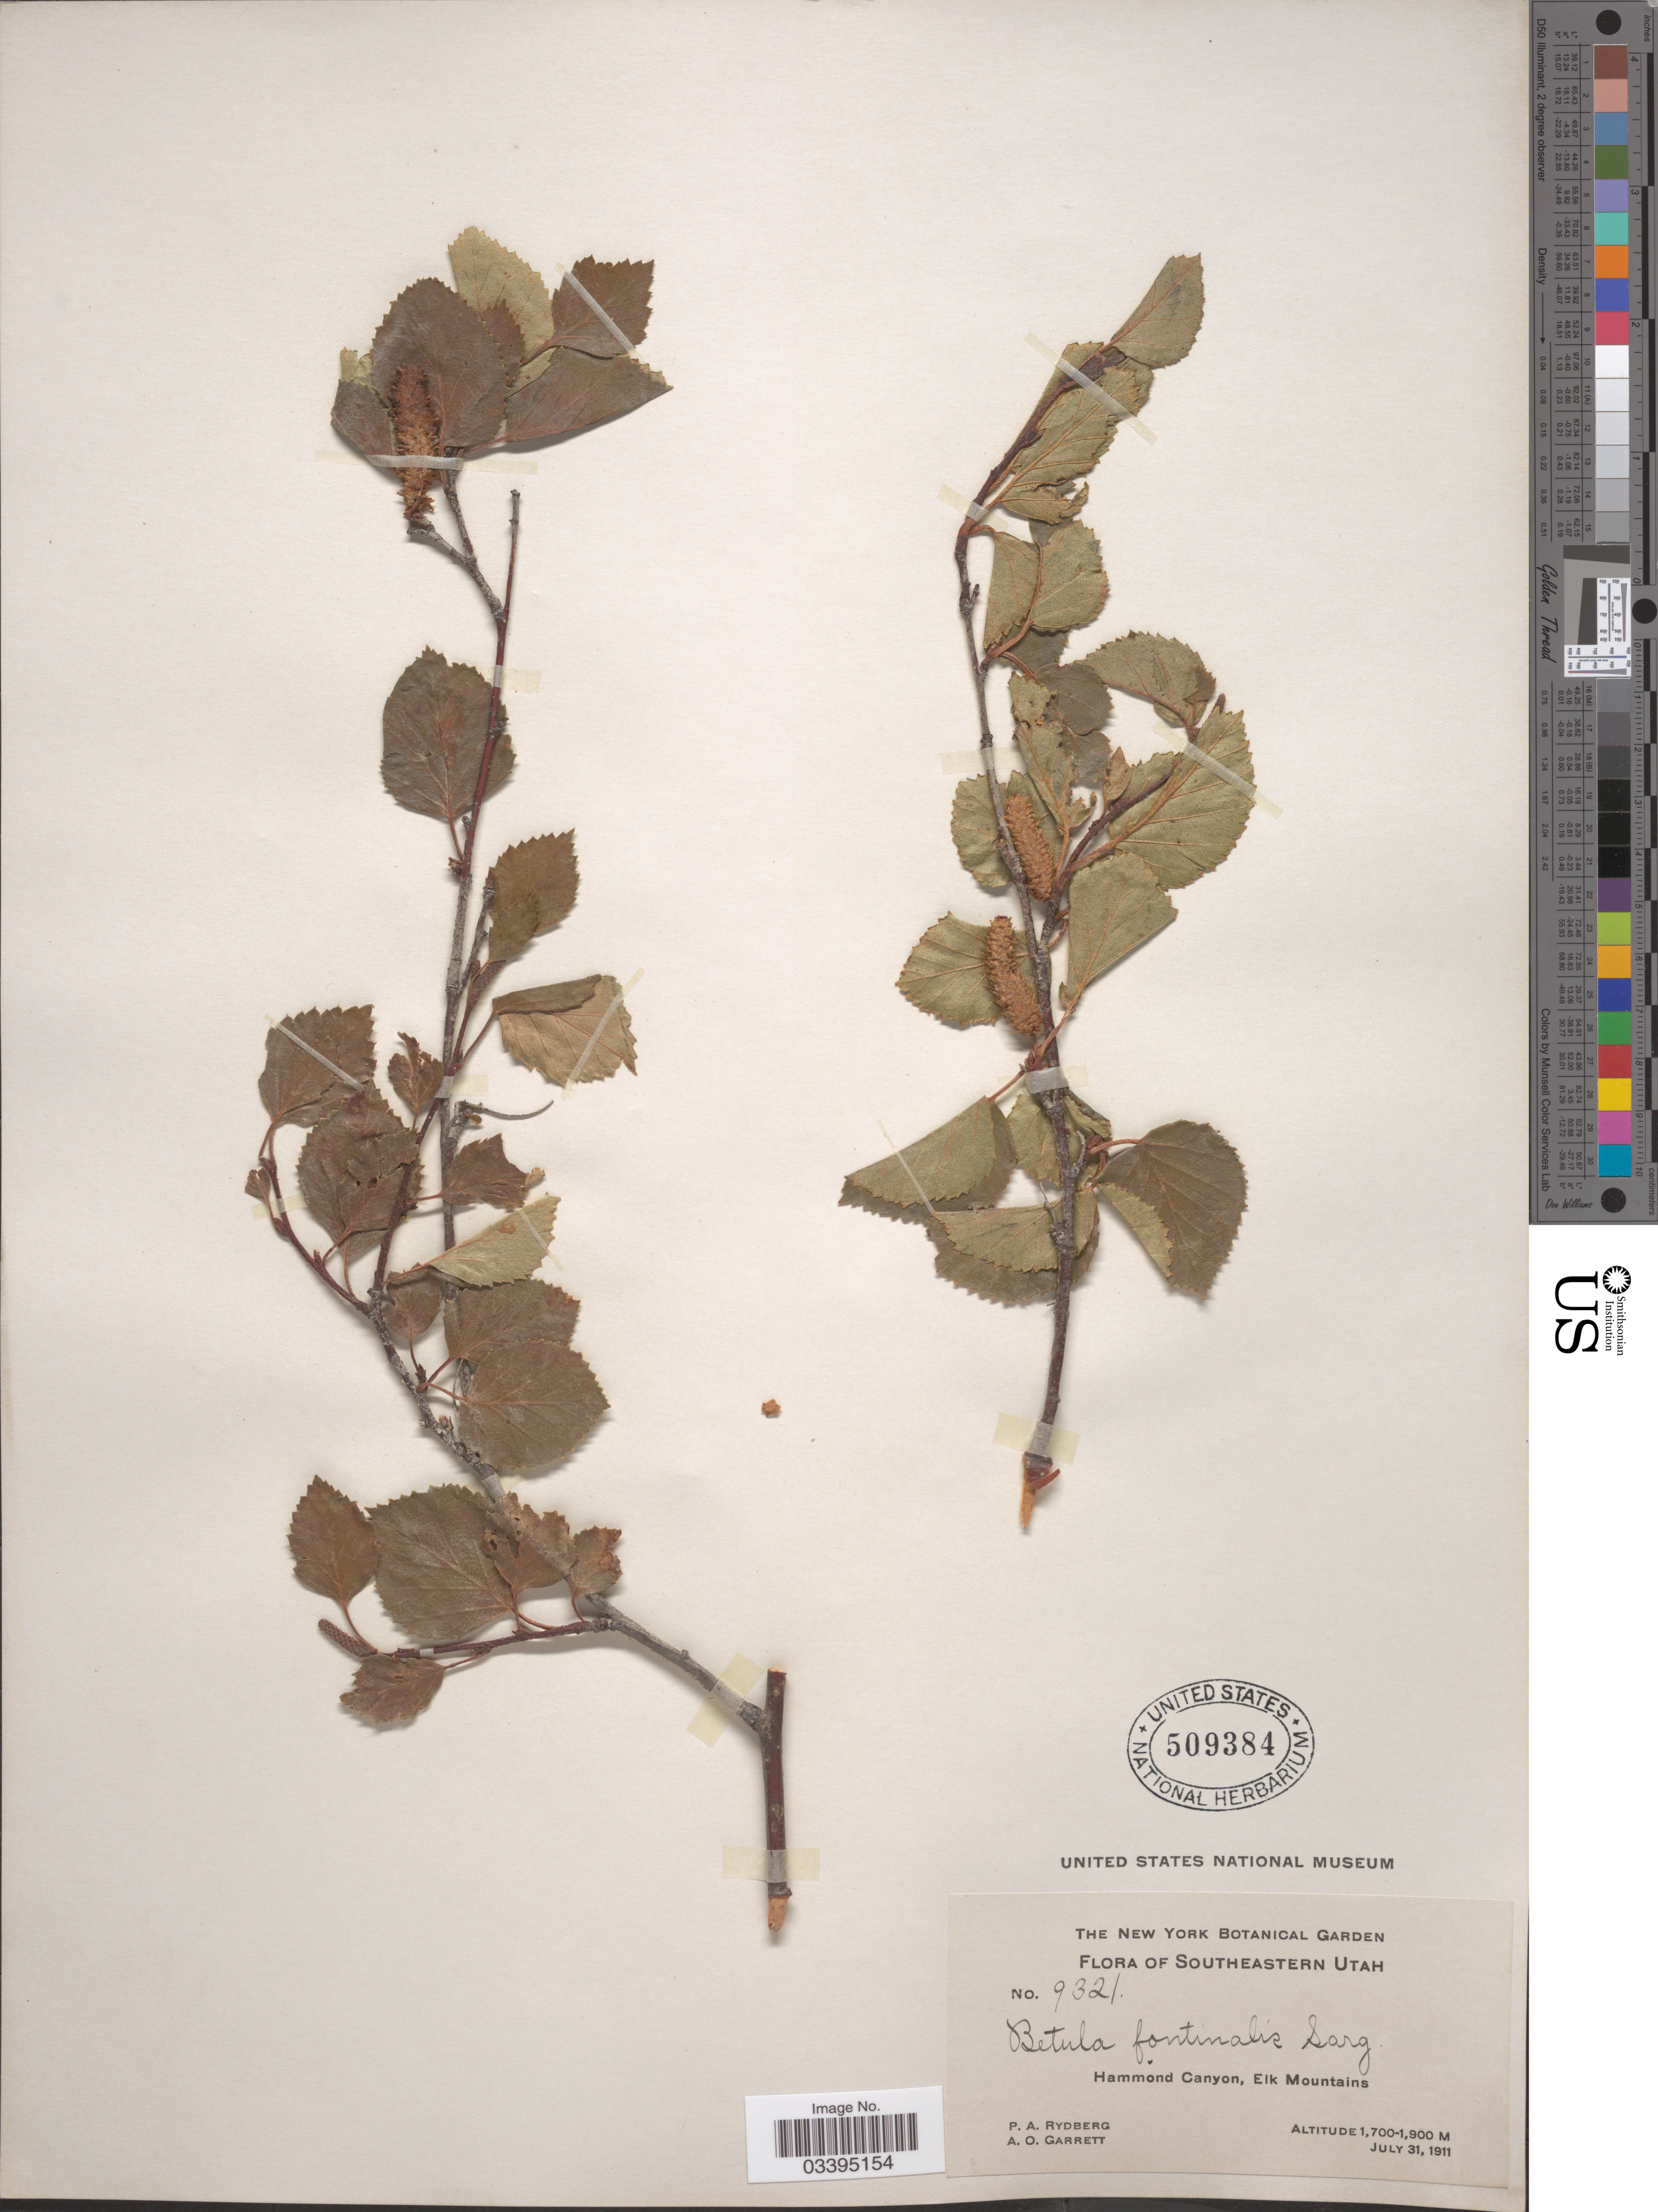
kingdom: Plantae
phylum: Tracheophyta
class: Magnoliopsida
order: Fagales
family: Betulaceae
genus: Betula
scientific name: Betula fontinalis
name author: Sarg.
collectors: P. A. Rydberg & A. O. Garrett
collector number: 9321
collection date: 1911-07-31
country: United States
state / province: Utah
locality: Southeastern Utah. Hammond Canyon, Elk Mountains.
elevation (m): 1700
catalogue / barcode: US 509384